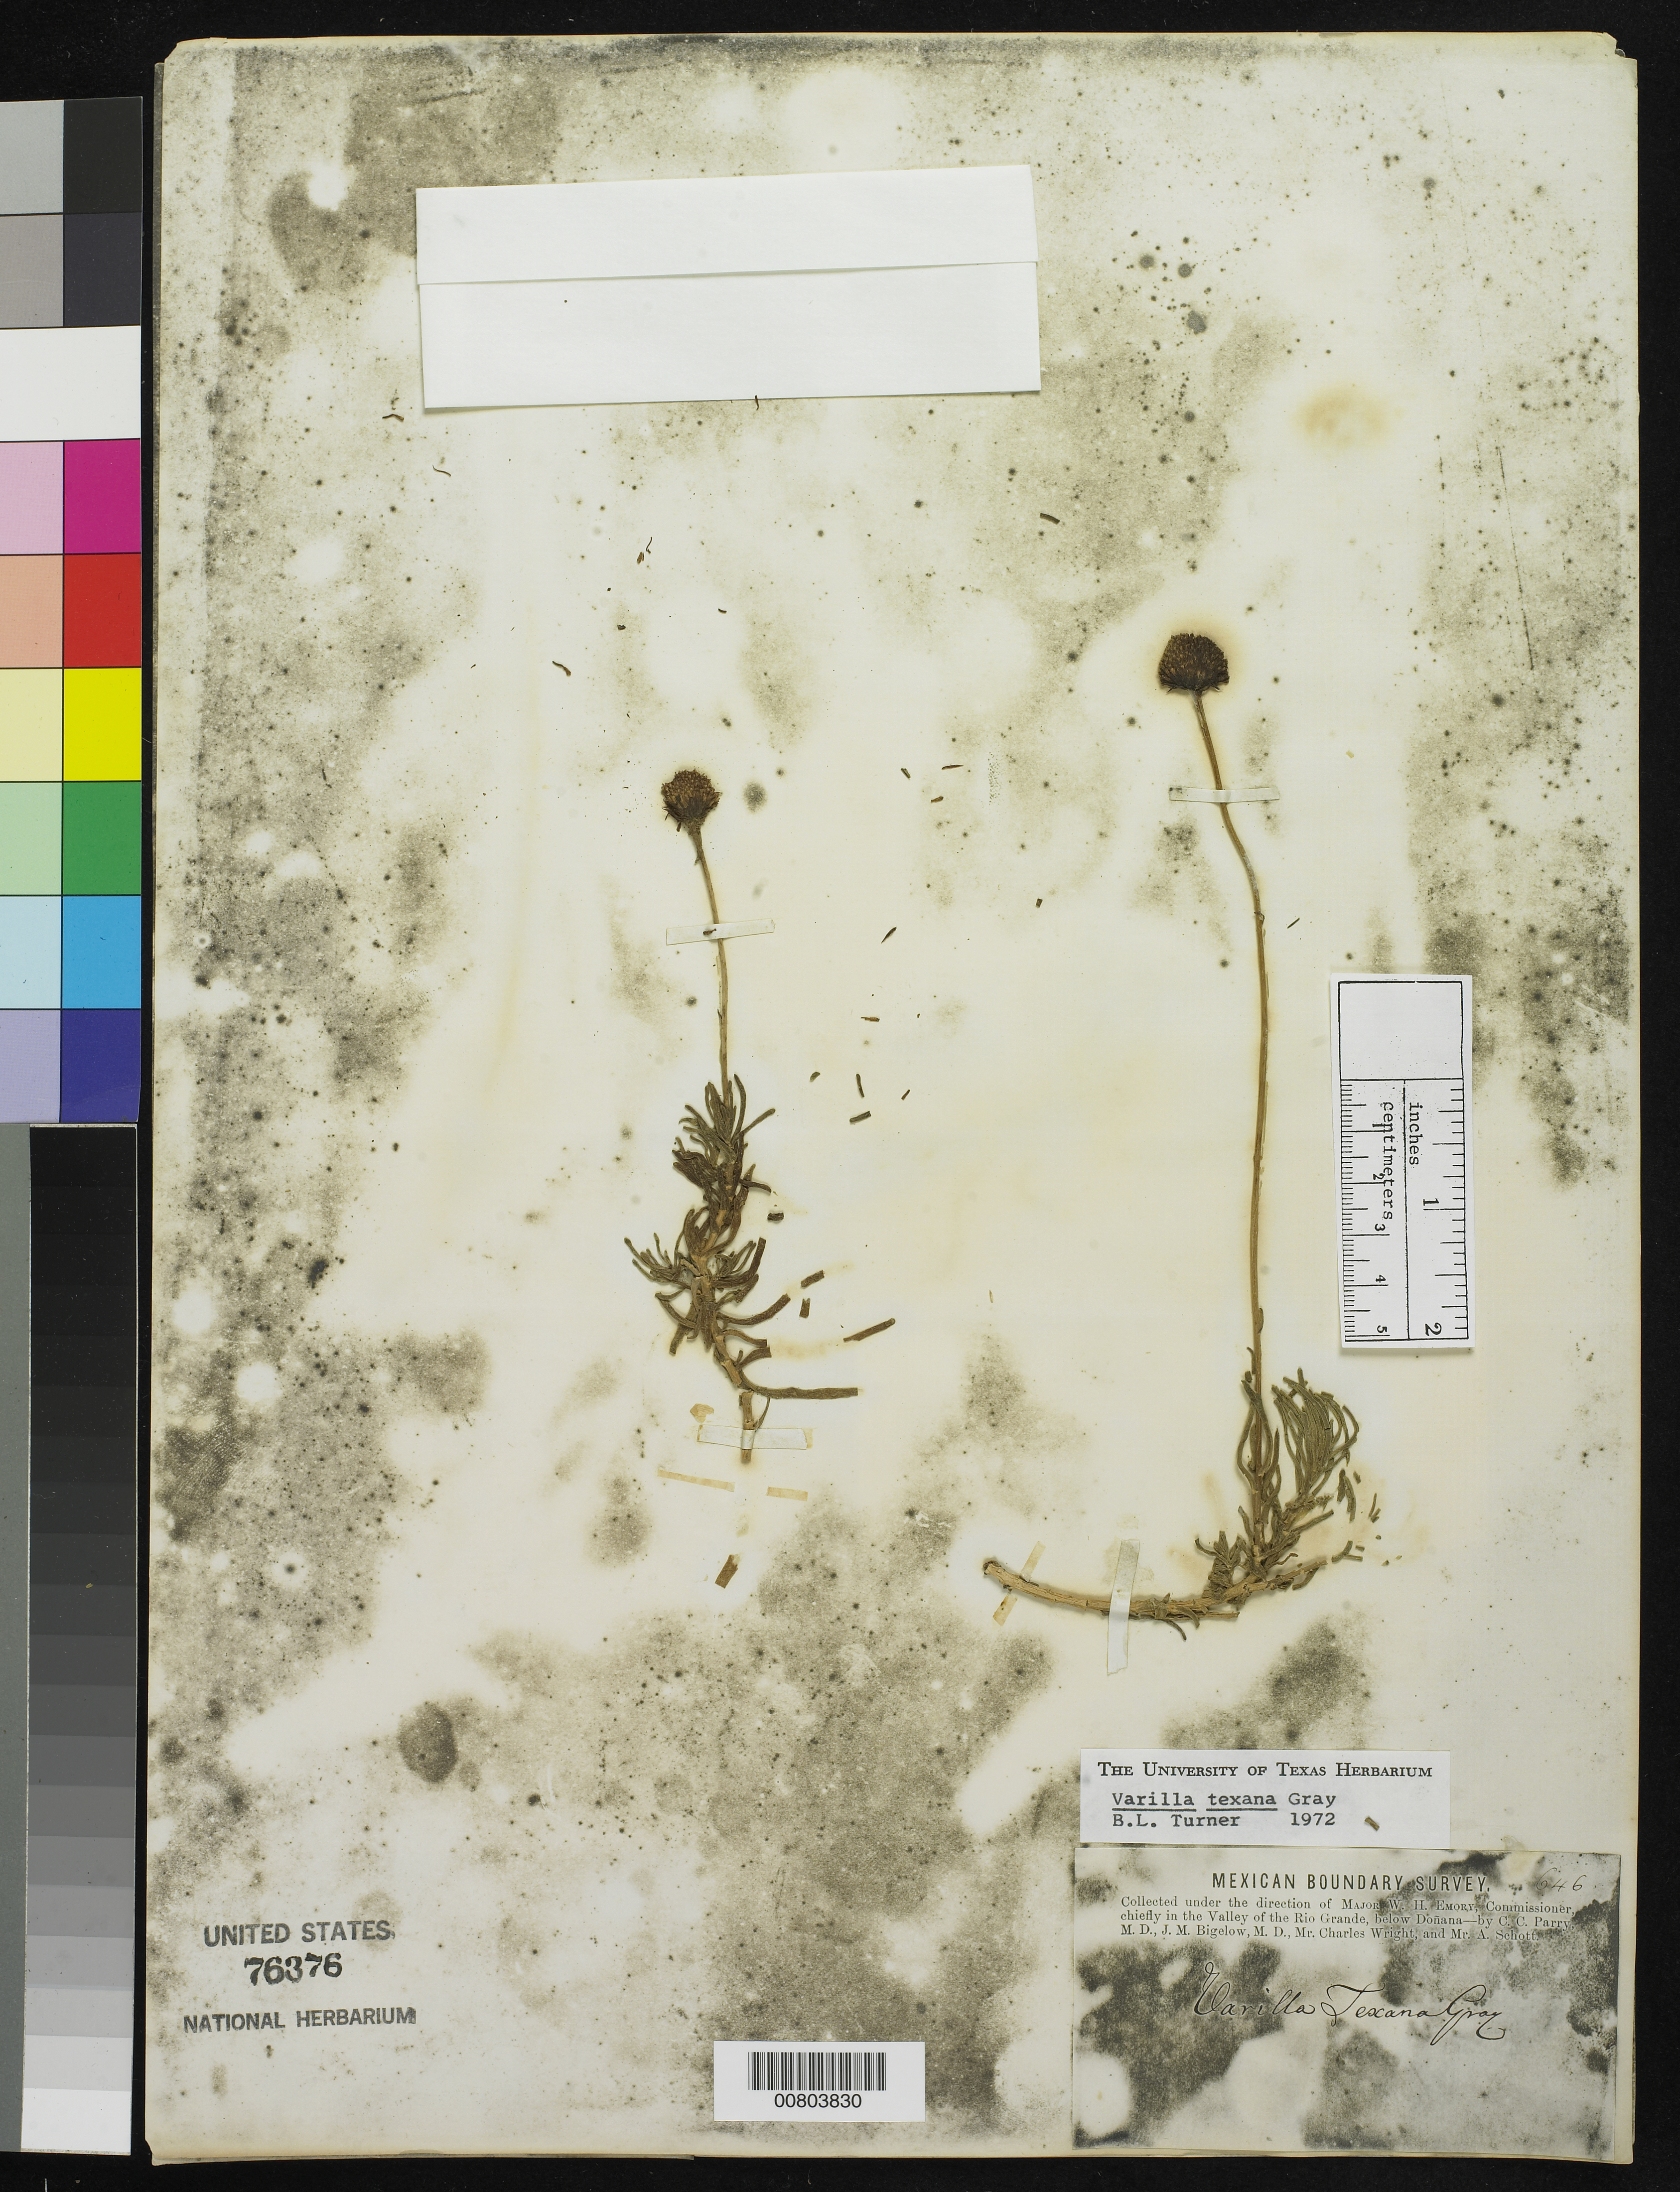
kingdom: Plantae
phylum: Tracheophyta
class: Magnoliopsida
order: Asterales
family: Asteraceae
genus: Varilla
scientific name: Varilla texana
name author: A. Gray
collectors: C. C. Parry, J. M. Bigelow, C. Wright & A. C. V. Schott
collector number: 646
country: United States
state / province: New Mexico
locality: Valley of the Rio Grande, below Doñana, New Mexico.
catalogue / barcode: US 76376